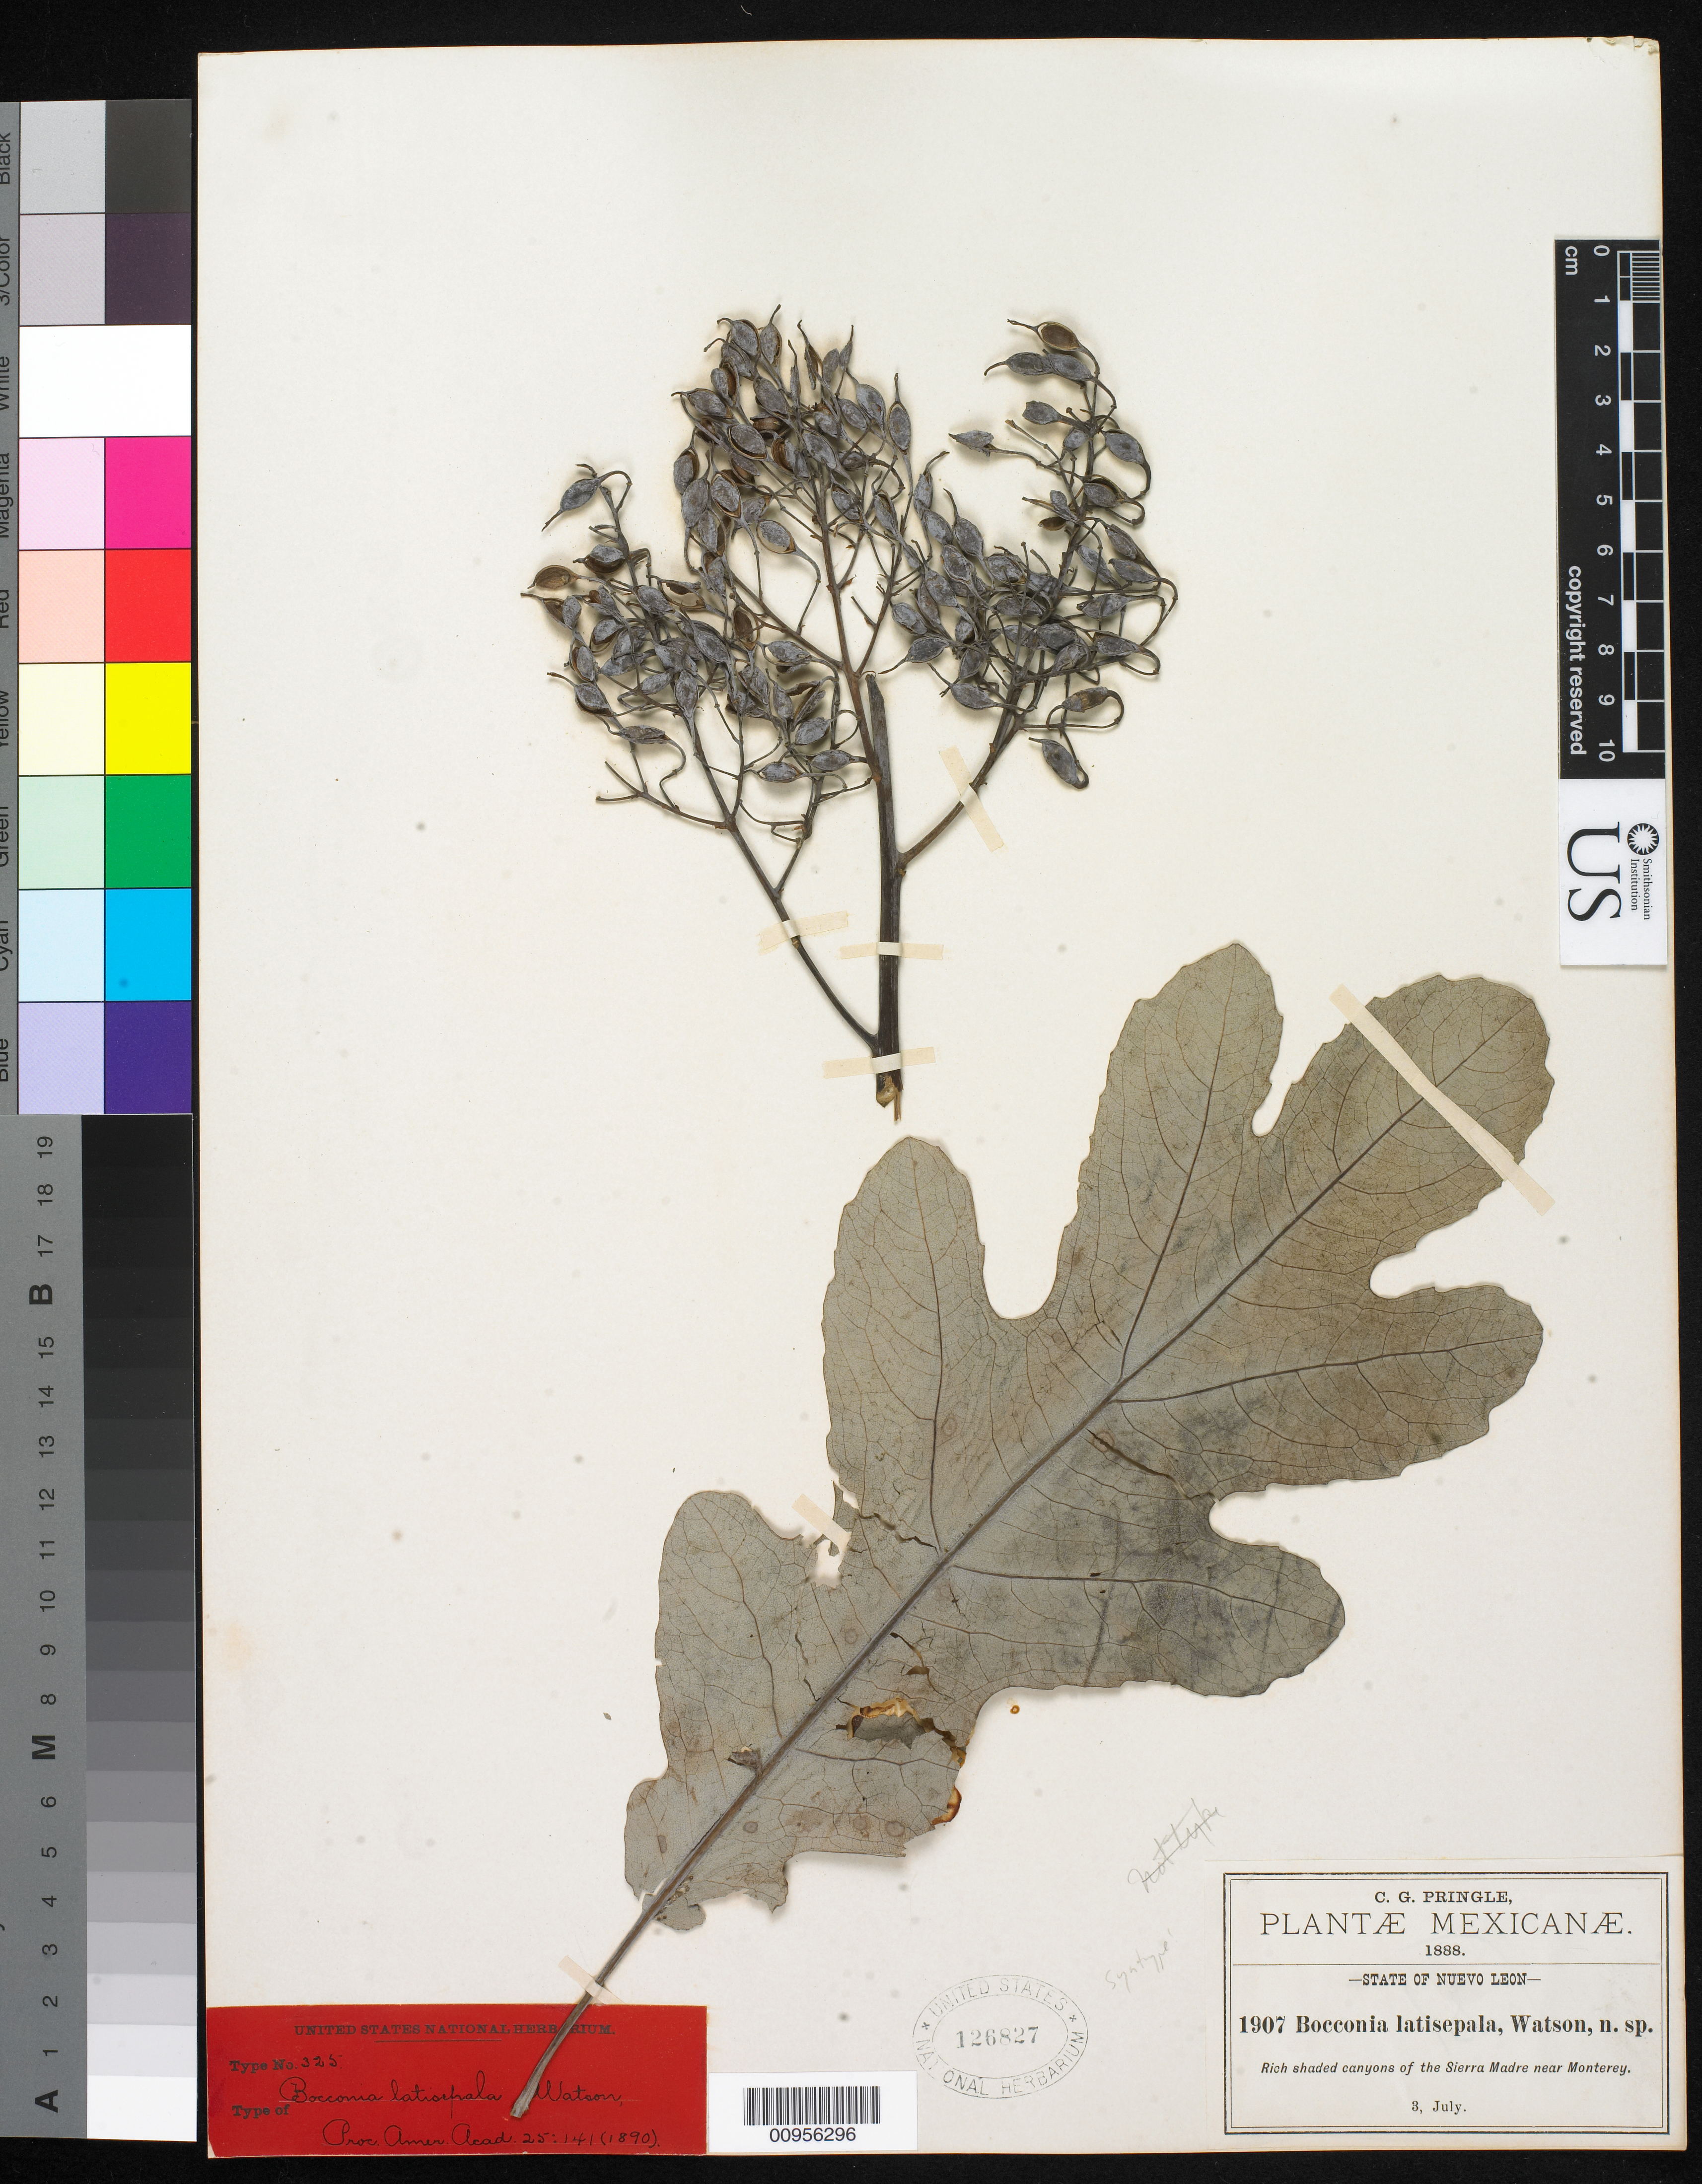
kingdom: Plantae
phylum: Tracheophyta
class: Magnoliopsida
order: Ranunculales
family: Papaveraceae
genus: Bocconia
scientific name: Bocconia latisepala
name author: S. Watson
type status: Syntype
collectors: C. G. Pringle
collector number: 1907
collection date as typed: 03 Jul 1888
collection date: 1888-07-03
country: Mexico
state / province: Nuevo León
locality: Rich shaded canyons of the Sierra Madre near Monterey.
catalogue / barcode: US 126827